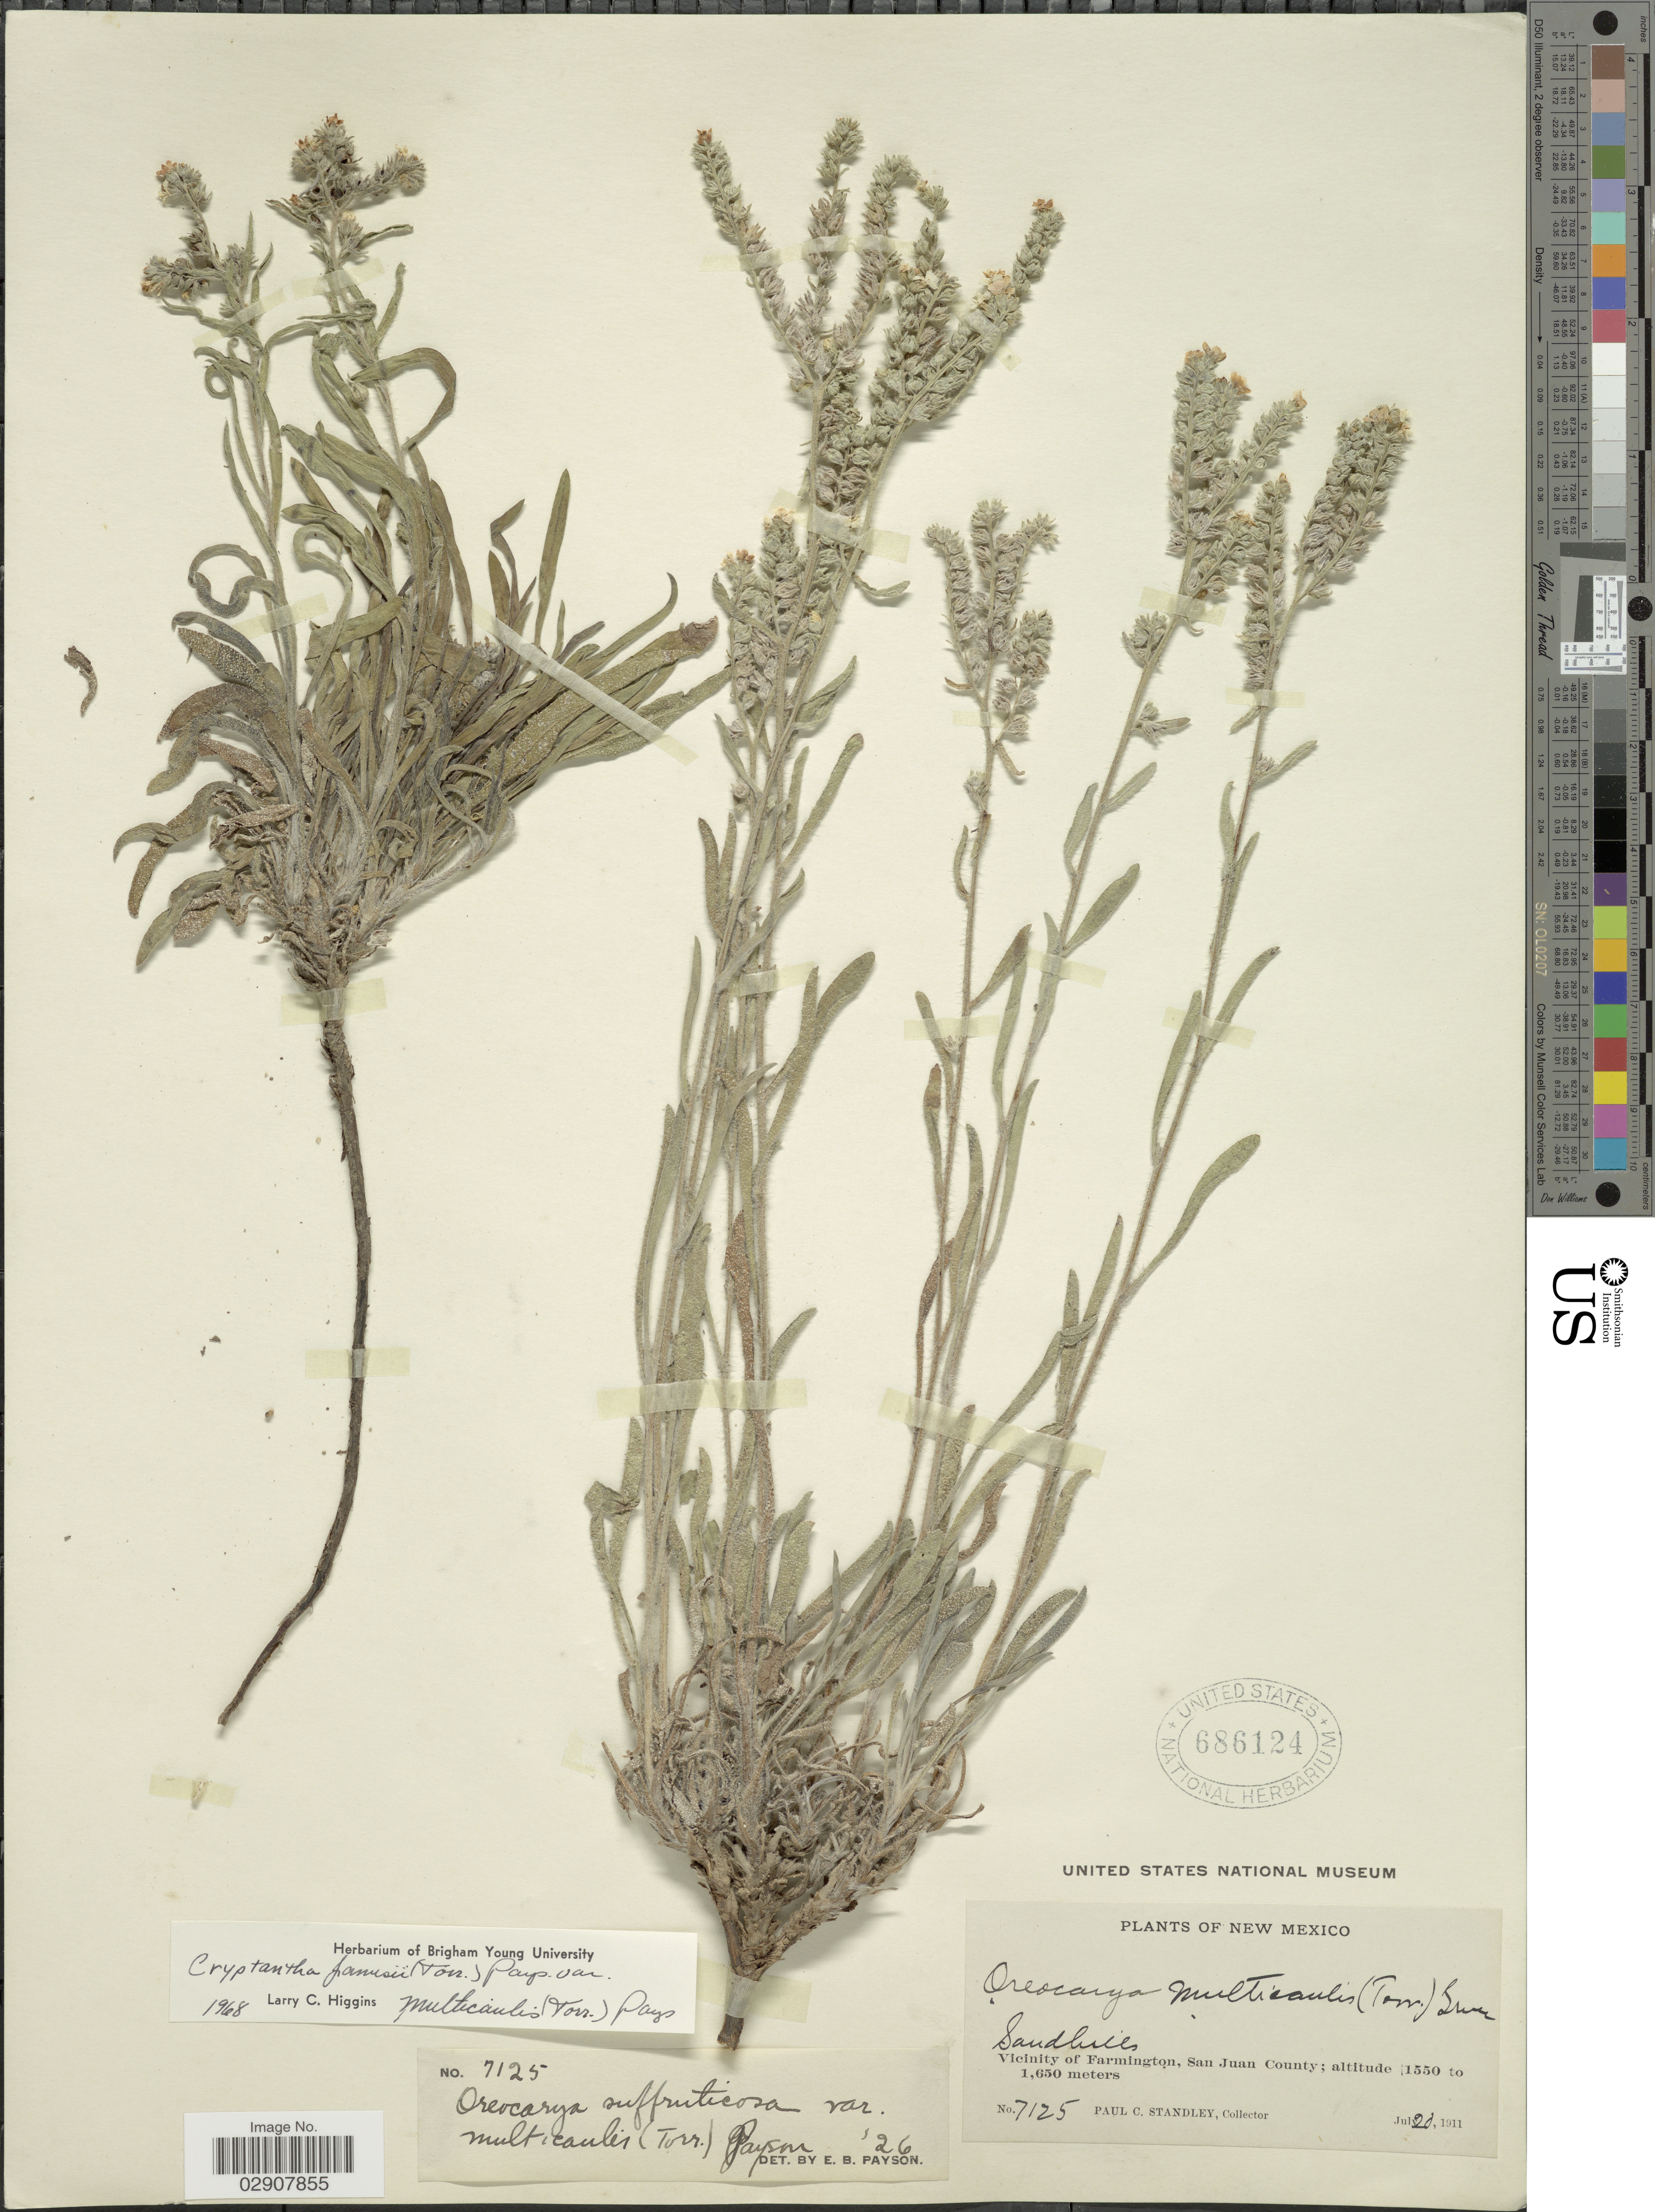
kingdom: Plantae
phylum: Tracheophyta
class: Magnoliopsida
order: Boraginales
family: Boraginaceae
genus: Cryptantha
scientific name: Cryptantha jamesii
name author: (Torr.) Payson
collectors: P. C. Standley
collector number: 7125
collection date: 1911-07-20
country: United States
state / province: New Mexico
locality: Sandhills. Vicinity of Farmington, San Juan County. New Mexico.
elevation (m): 1550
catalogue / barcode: US 686124